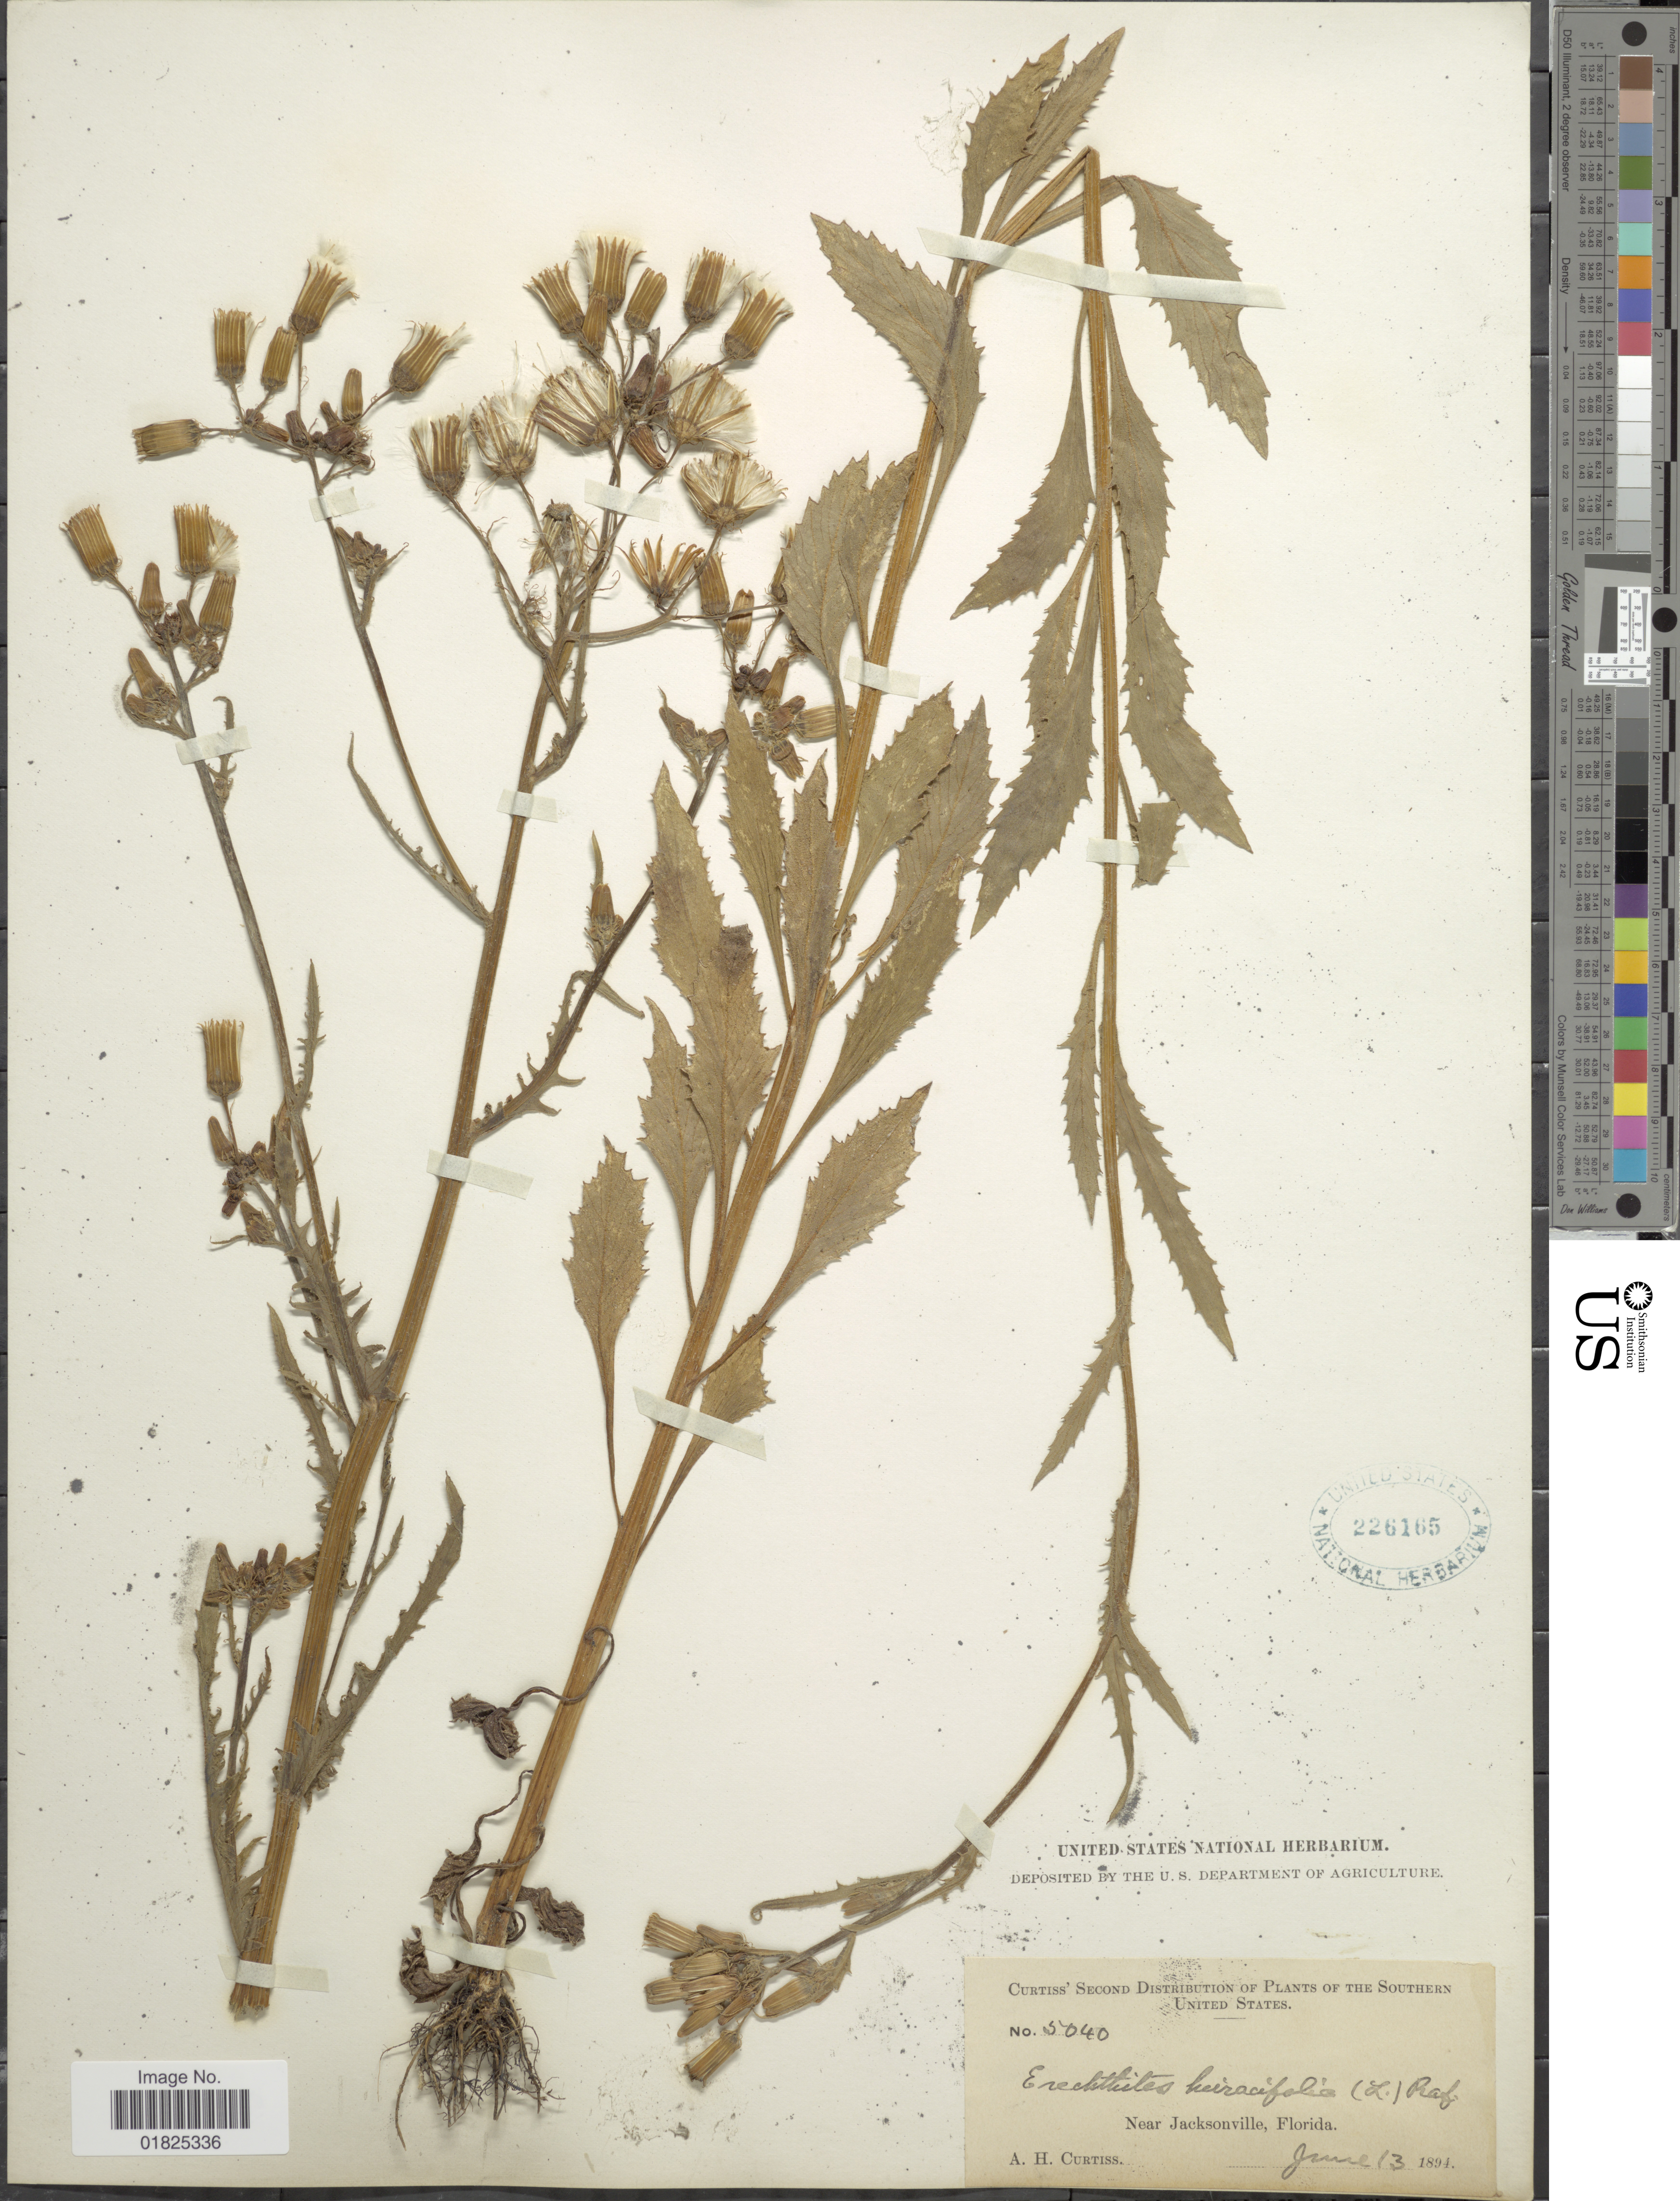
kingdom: Plantae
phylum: Tracheophyta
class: Magnoliopsida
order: Asterales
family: Asteraceae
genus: Erechtites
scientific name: Erechtites hieraciifolius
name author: (L.) Raf. ex DC.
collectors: A. H. Curtiss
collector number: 5040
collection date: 1894-06-13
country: United States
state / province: Florida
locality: Near Jacksonville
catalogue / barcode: US 226165